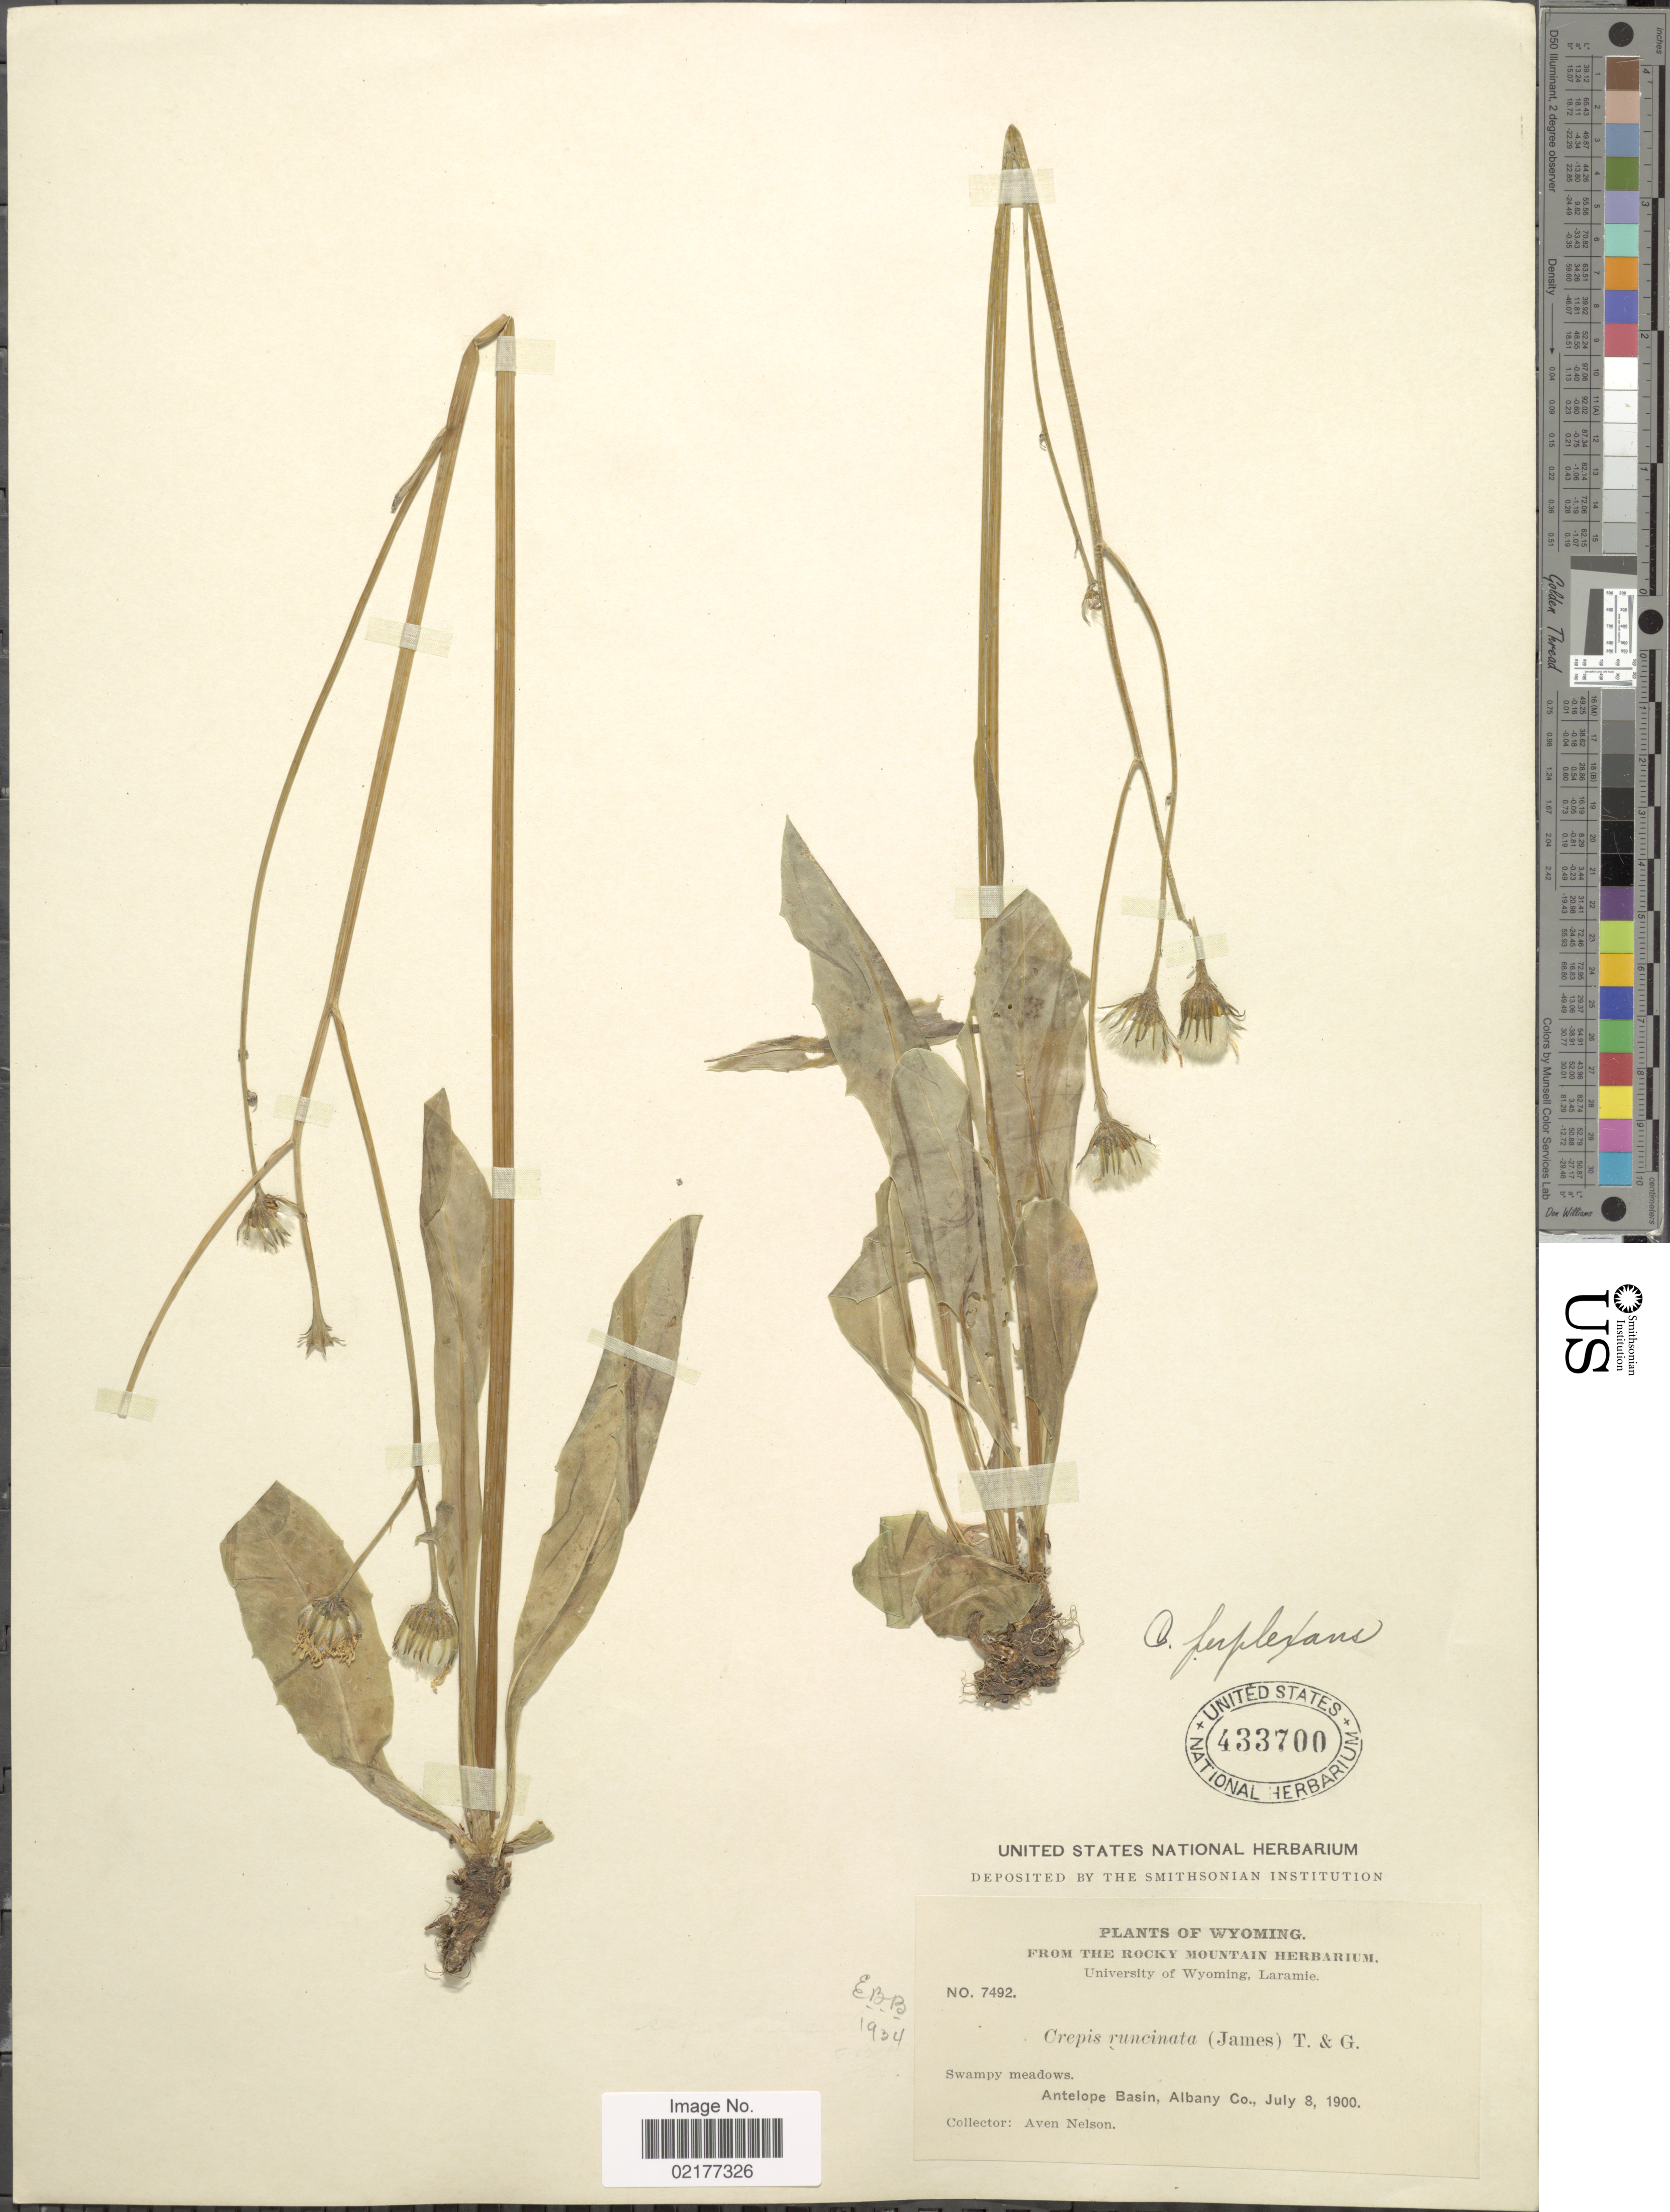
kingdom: Plantae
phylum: Tracheophyta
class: Magnoliopsida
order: Asterales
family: Asteraceae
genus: Crepis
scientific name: Crepis runcinata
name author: Torr. & A. Gray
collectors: A. Nelson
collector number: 7492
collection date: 1900-07-08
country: United States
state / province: Wyoming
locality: Antelope Basin, Albany Co.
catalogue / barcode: US 433700